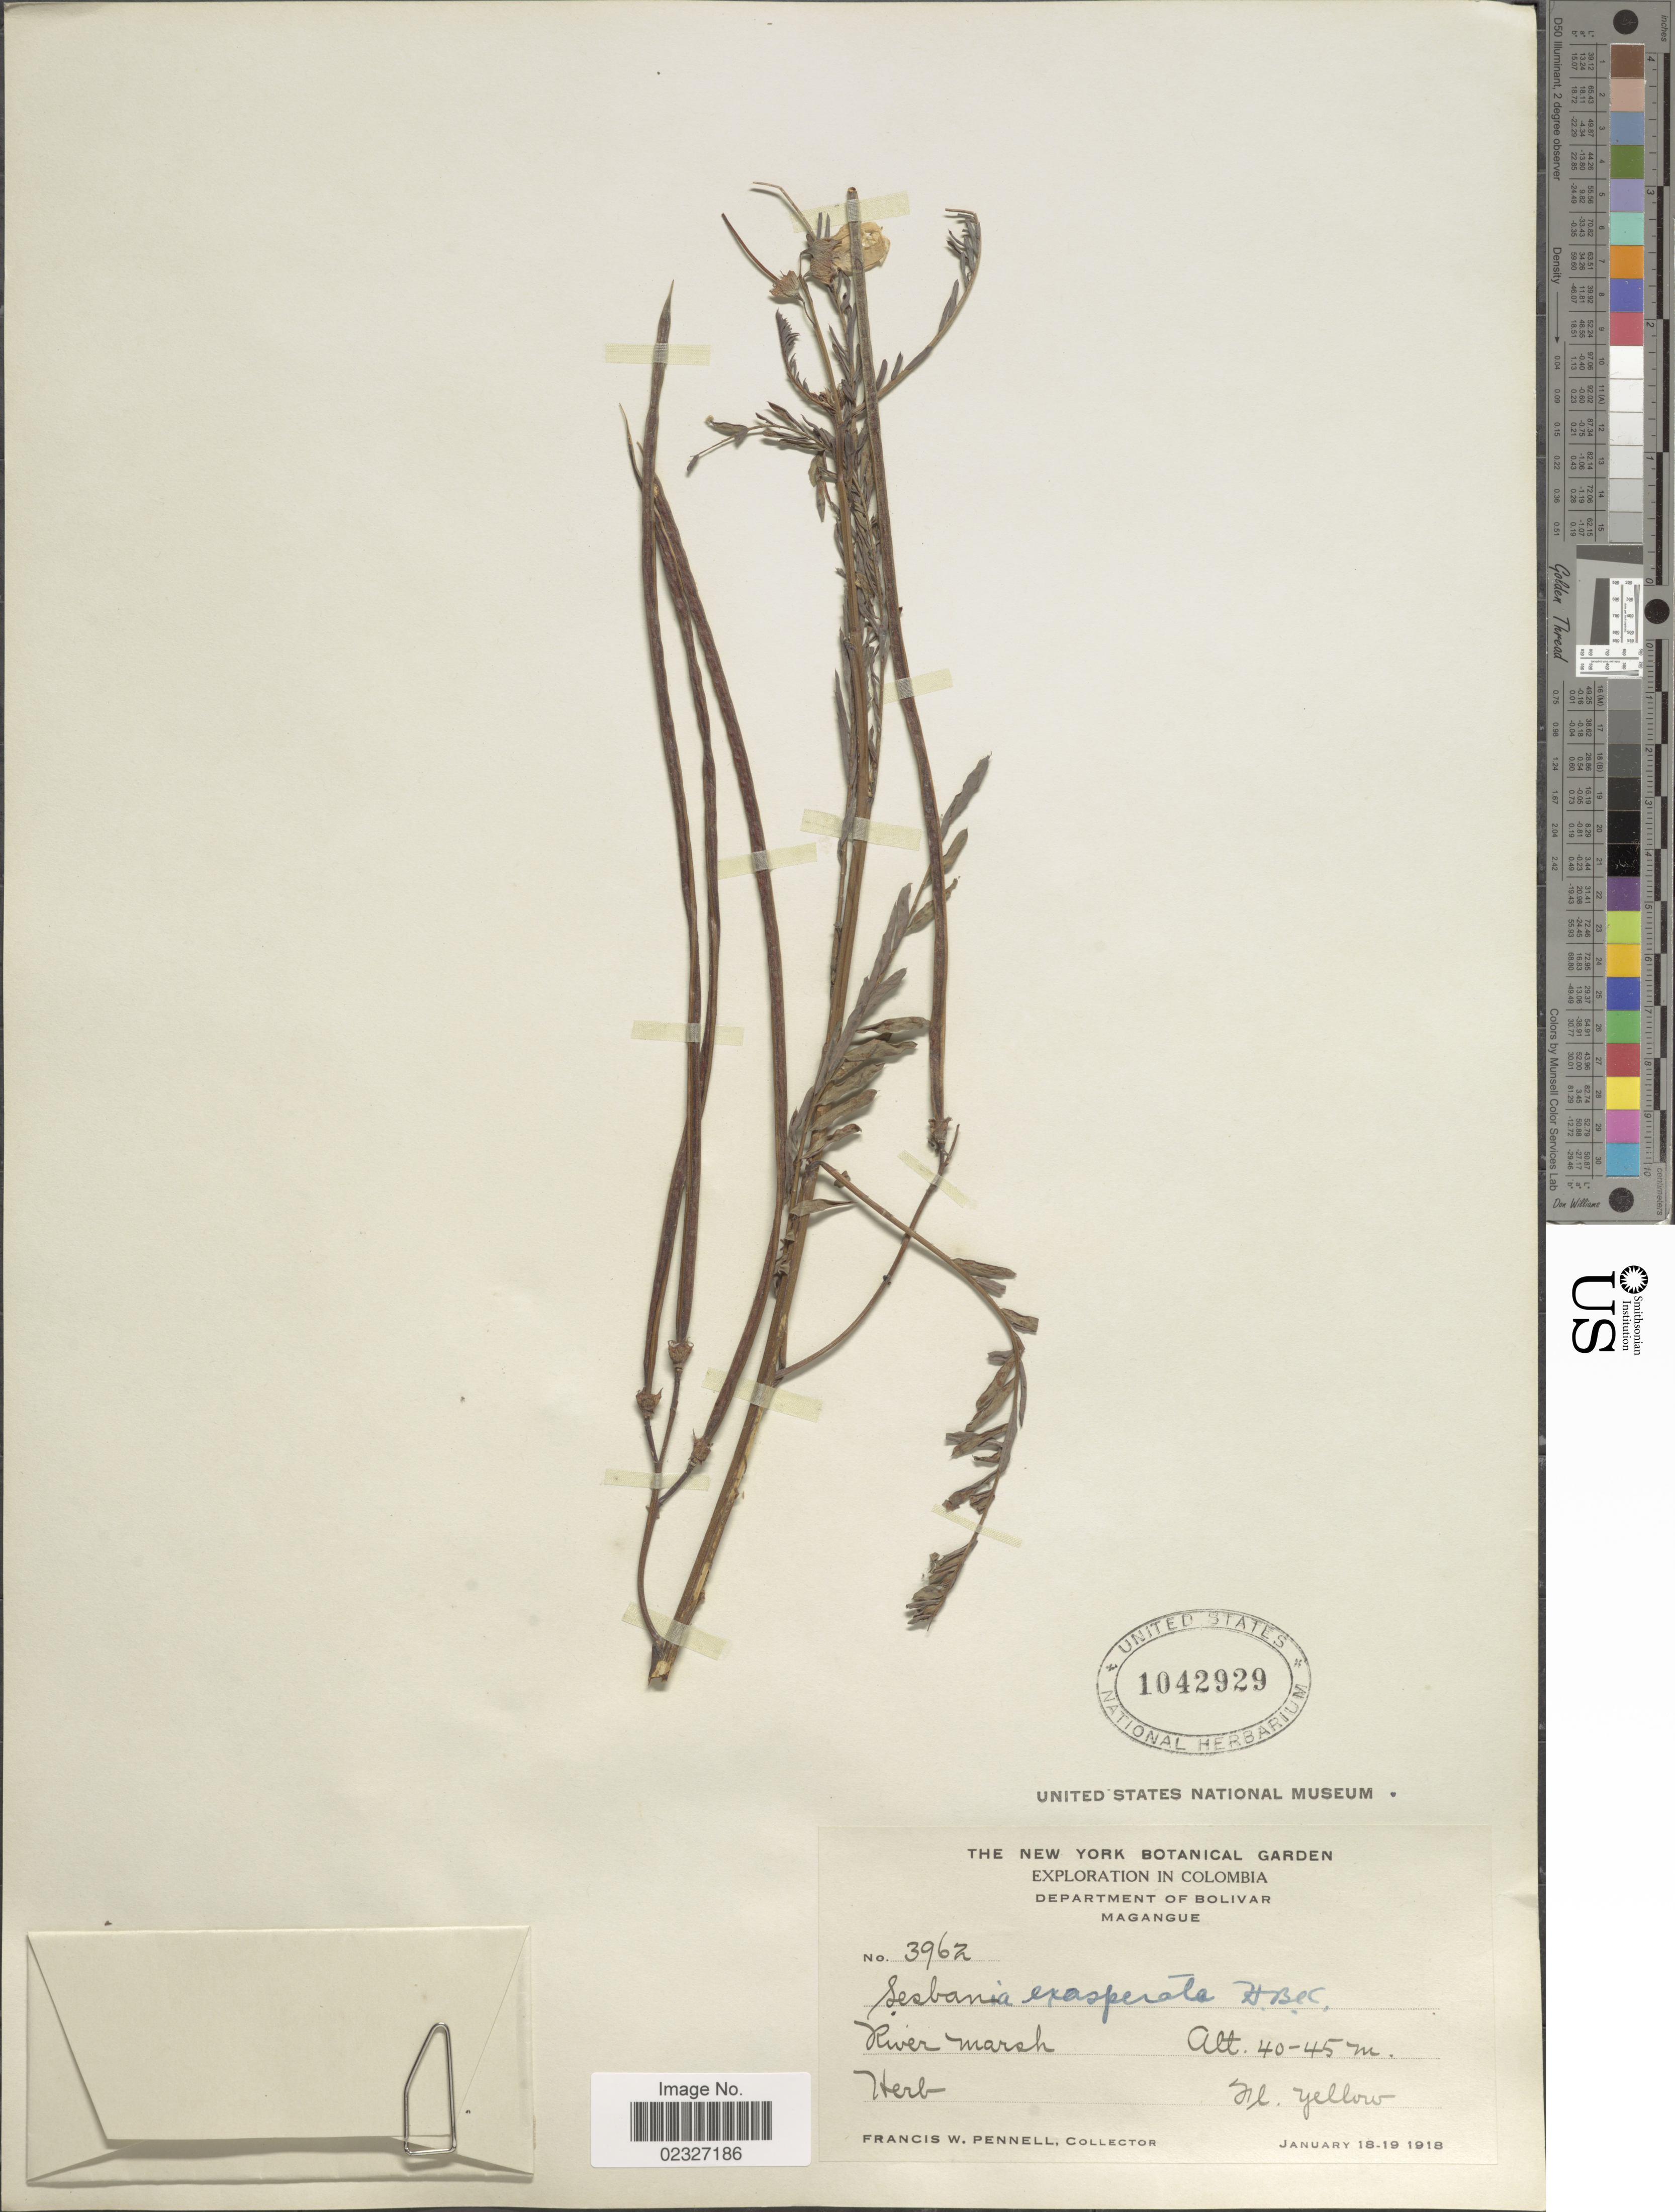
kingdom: Plantae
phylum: Tracheophyta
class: Magnoliopsida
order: Fabales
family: Fabaceae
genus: Sesbania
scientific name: Sesbania exasperata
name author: Kunth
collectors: F. W. Pennell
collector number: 3962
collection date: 1918-01-18/1918-01-19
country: Colombia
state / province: Bolívar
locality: Magangue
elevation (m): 40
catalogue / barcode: US 1042929